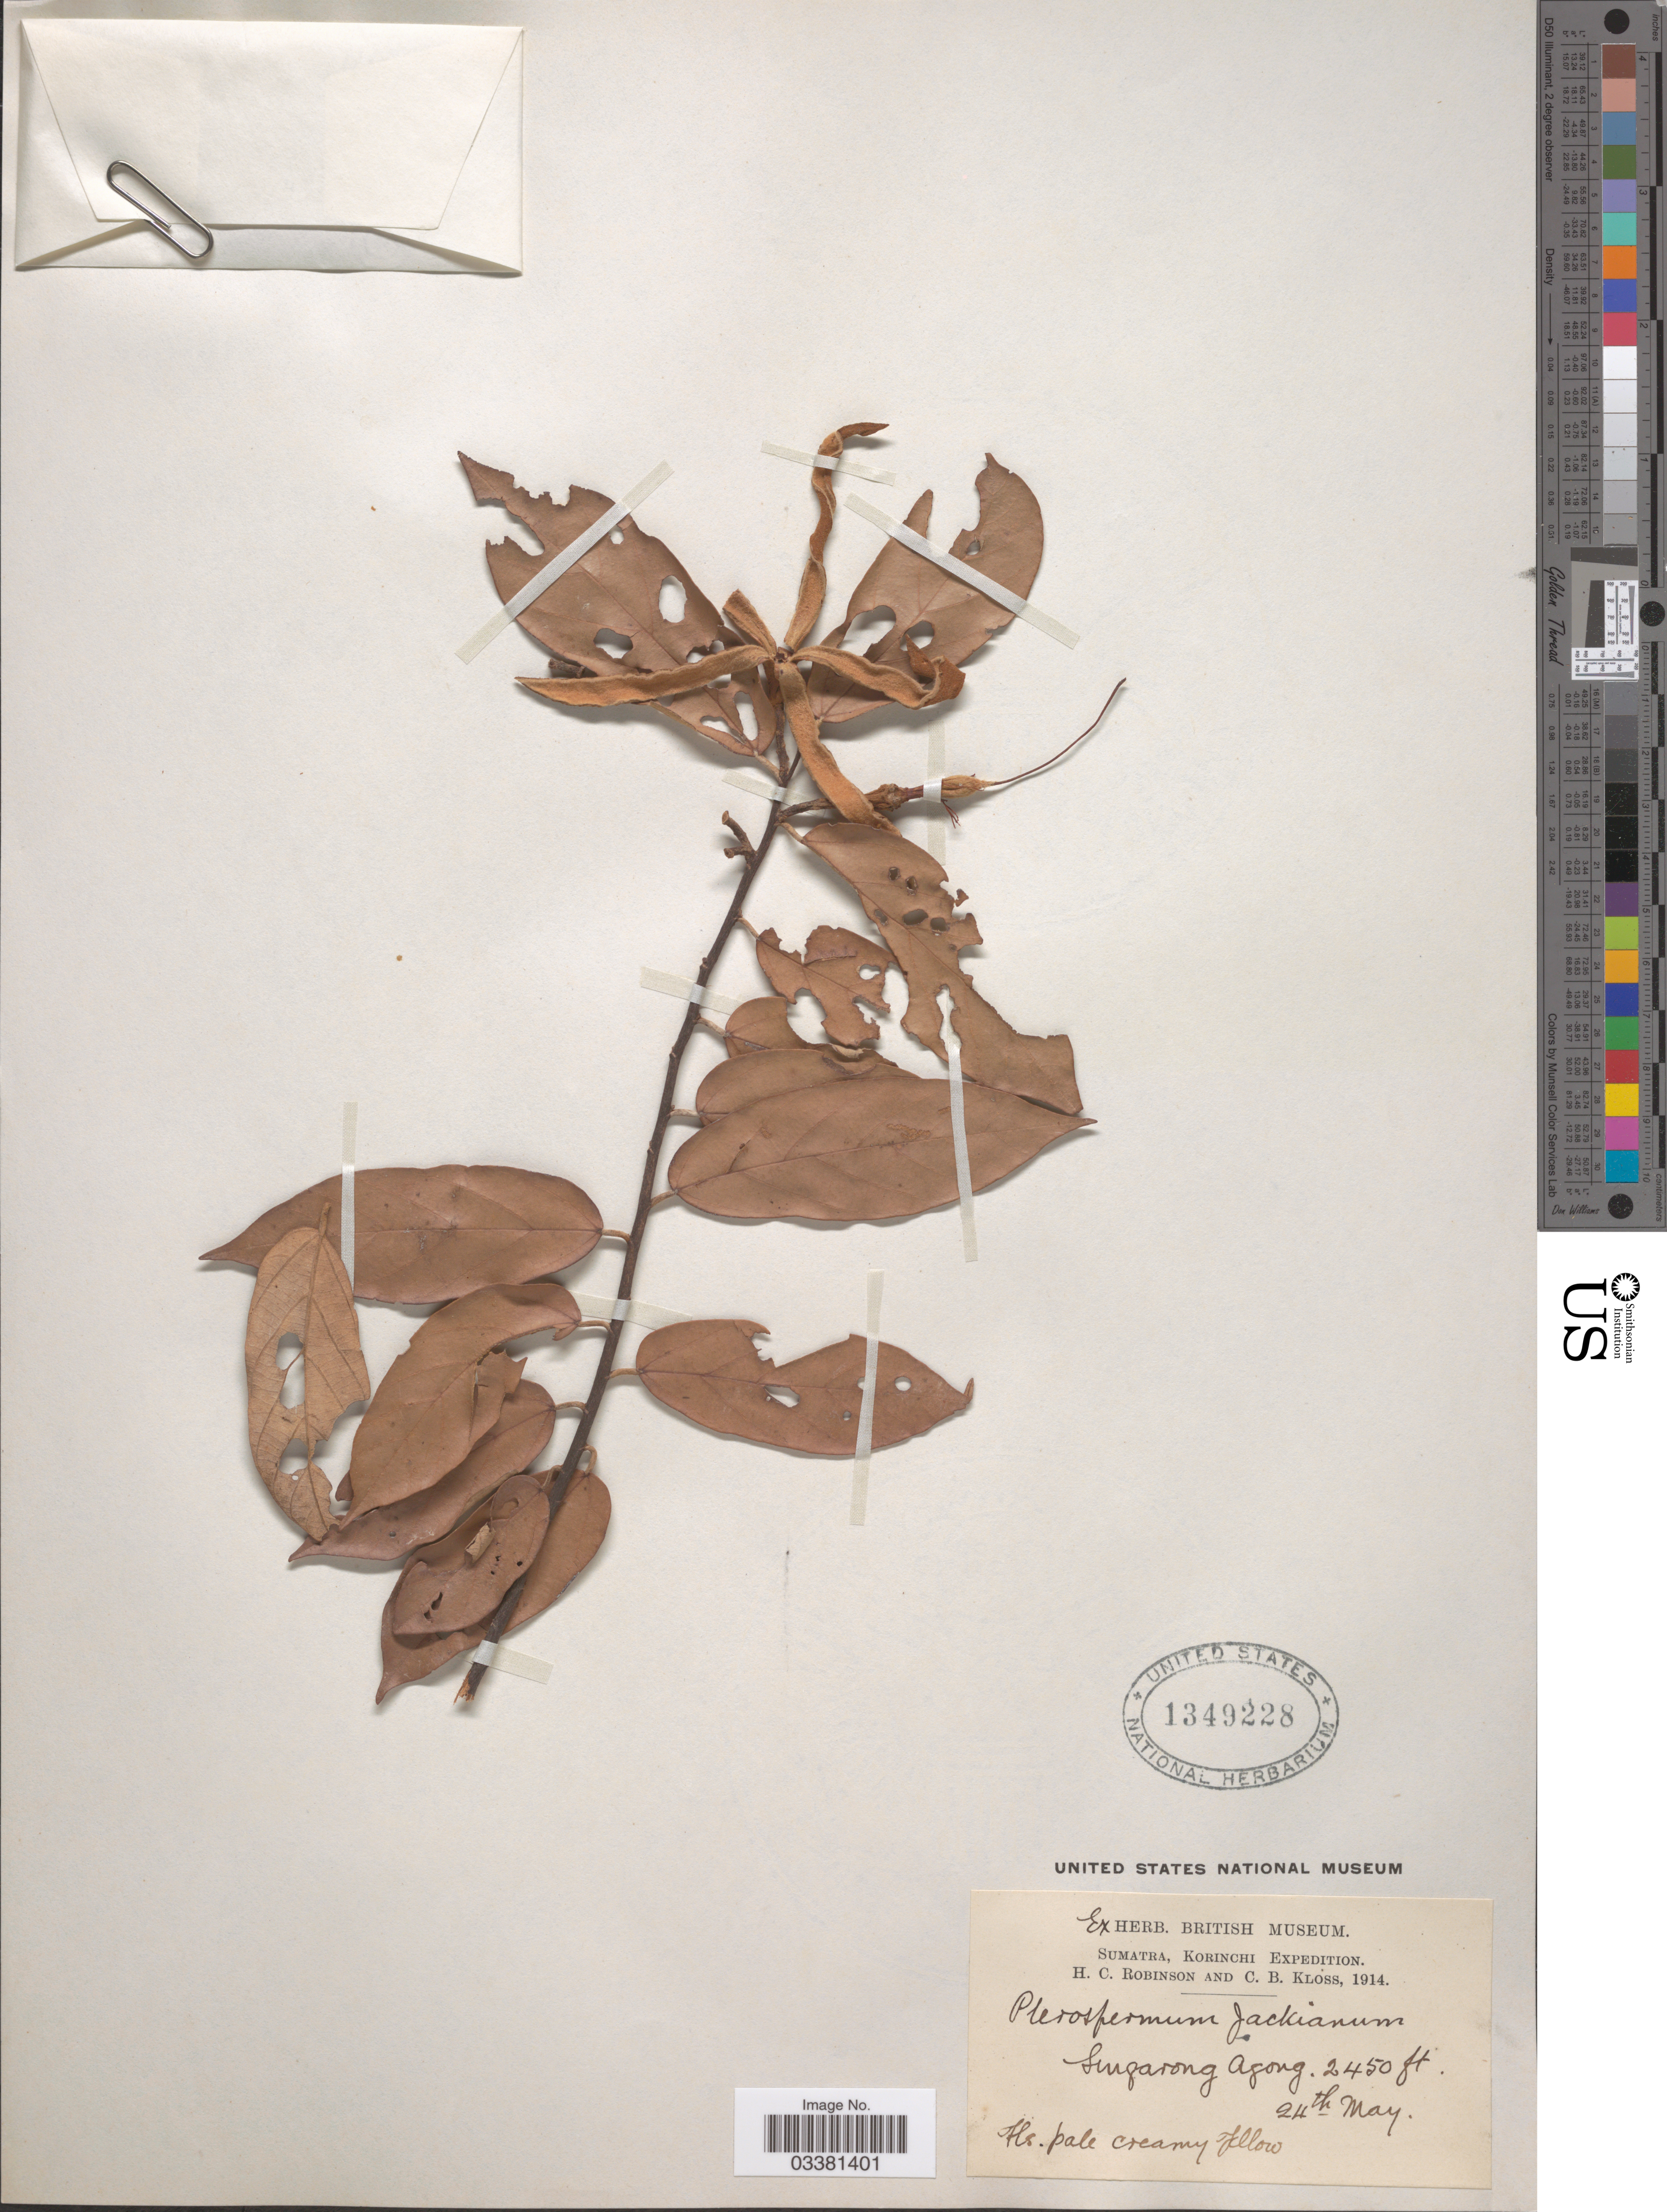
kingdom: Plantae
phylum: Tracheophyta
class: Magnoliopsida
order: Malvales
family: Malvaceae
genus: Pterospermum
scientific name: Pterospermum jackianum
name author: Wall. ex Mast.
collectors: H. C. Robinson & C. Kloss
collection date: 1914-05-24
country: Indonesia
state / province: Sumatra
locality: Sengarong Agong.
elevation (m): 747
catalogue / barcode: US 1349228